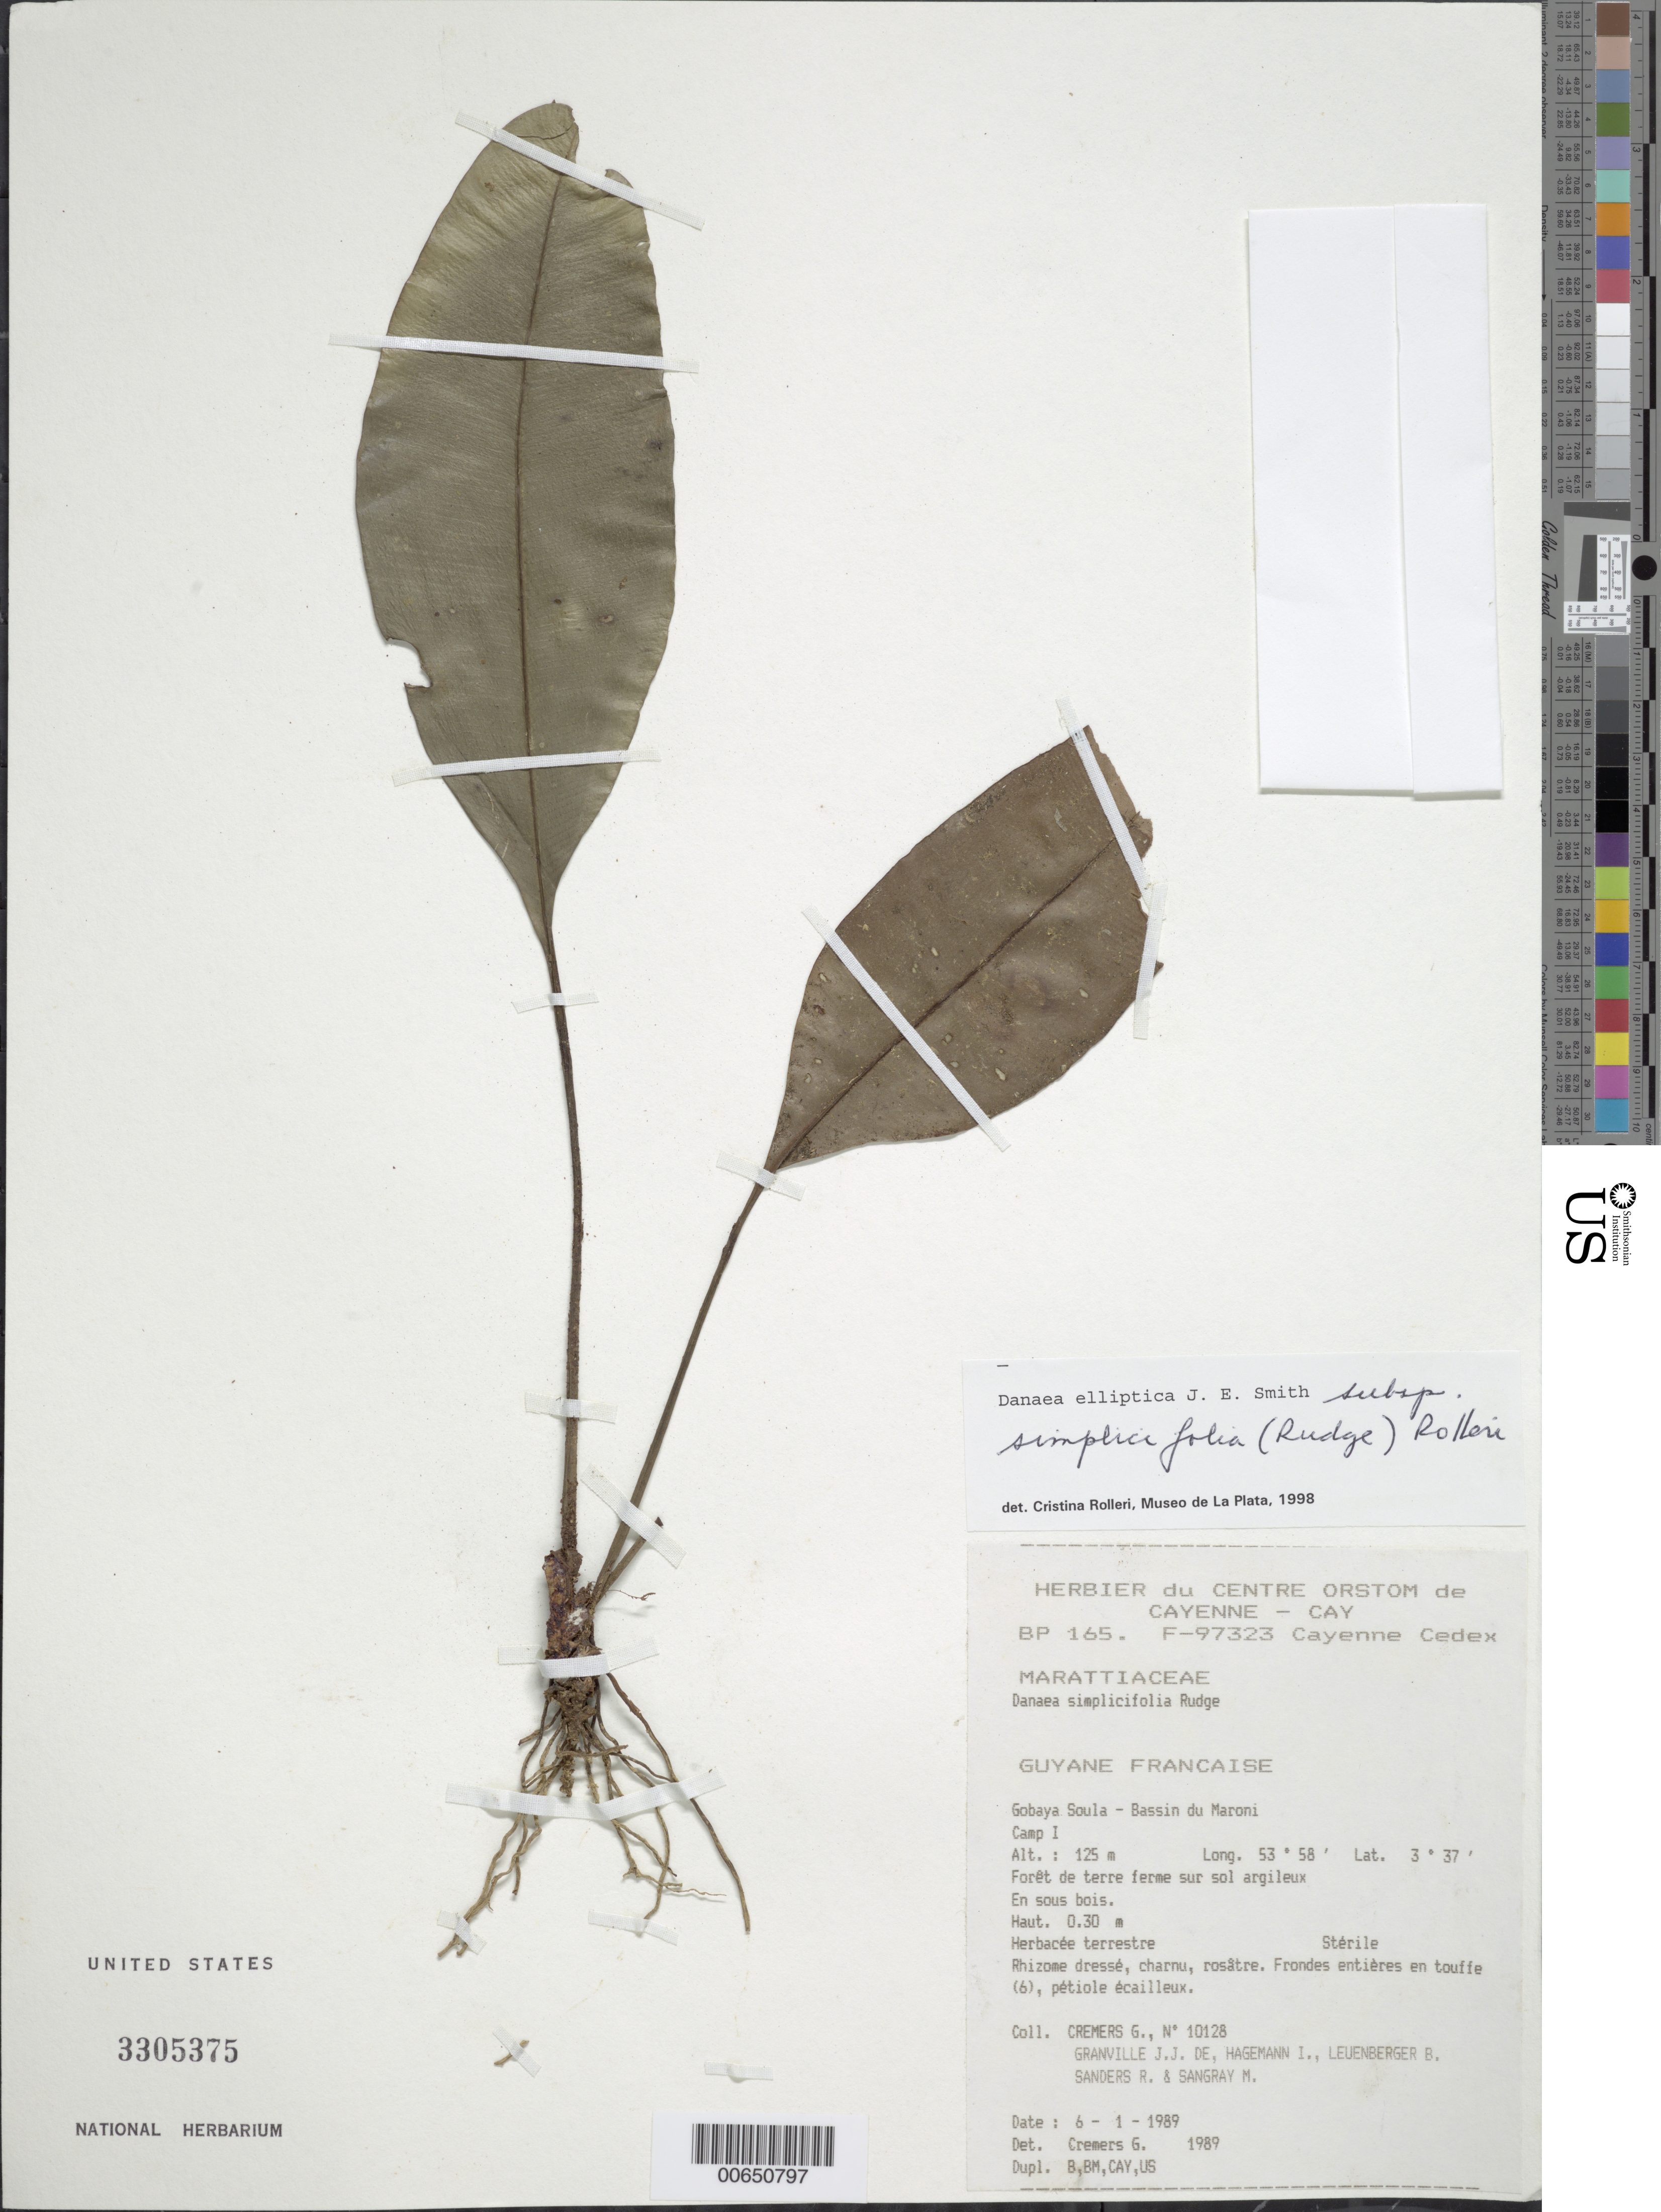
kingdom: Plantae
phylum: Tracheophyta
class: Polypodiopsida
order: Marattiales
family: Marattiaceae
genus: Danaea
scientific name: Danaea elliptica subsp. simplicifolia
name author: (Rudge) Rolleri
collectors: G. Cremers et al.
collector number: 10128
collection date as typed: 6-Jan-89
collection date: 1989-01-06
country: French Guiana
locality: Gobaya Soula, Bassin du Maroni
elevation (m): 125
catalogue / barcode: US 3305375